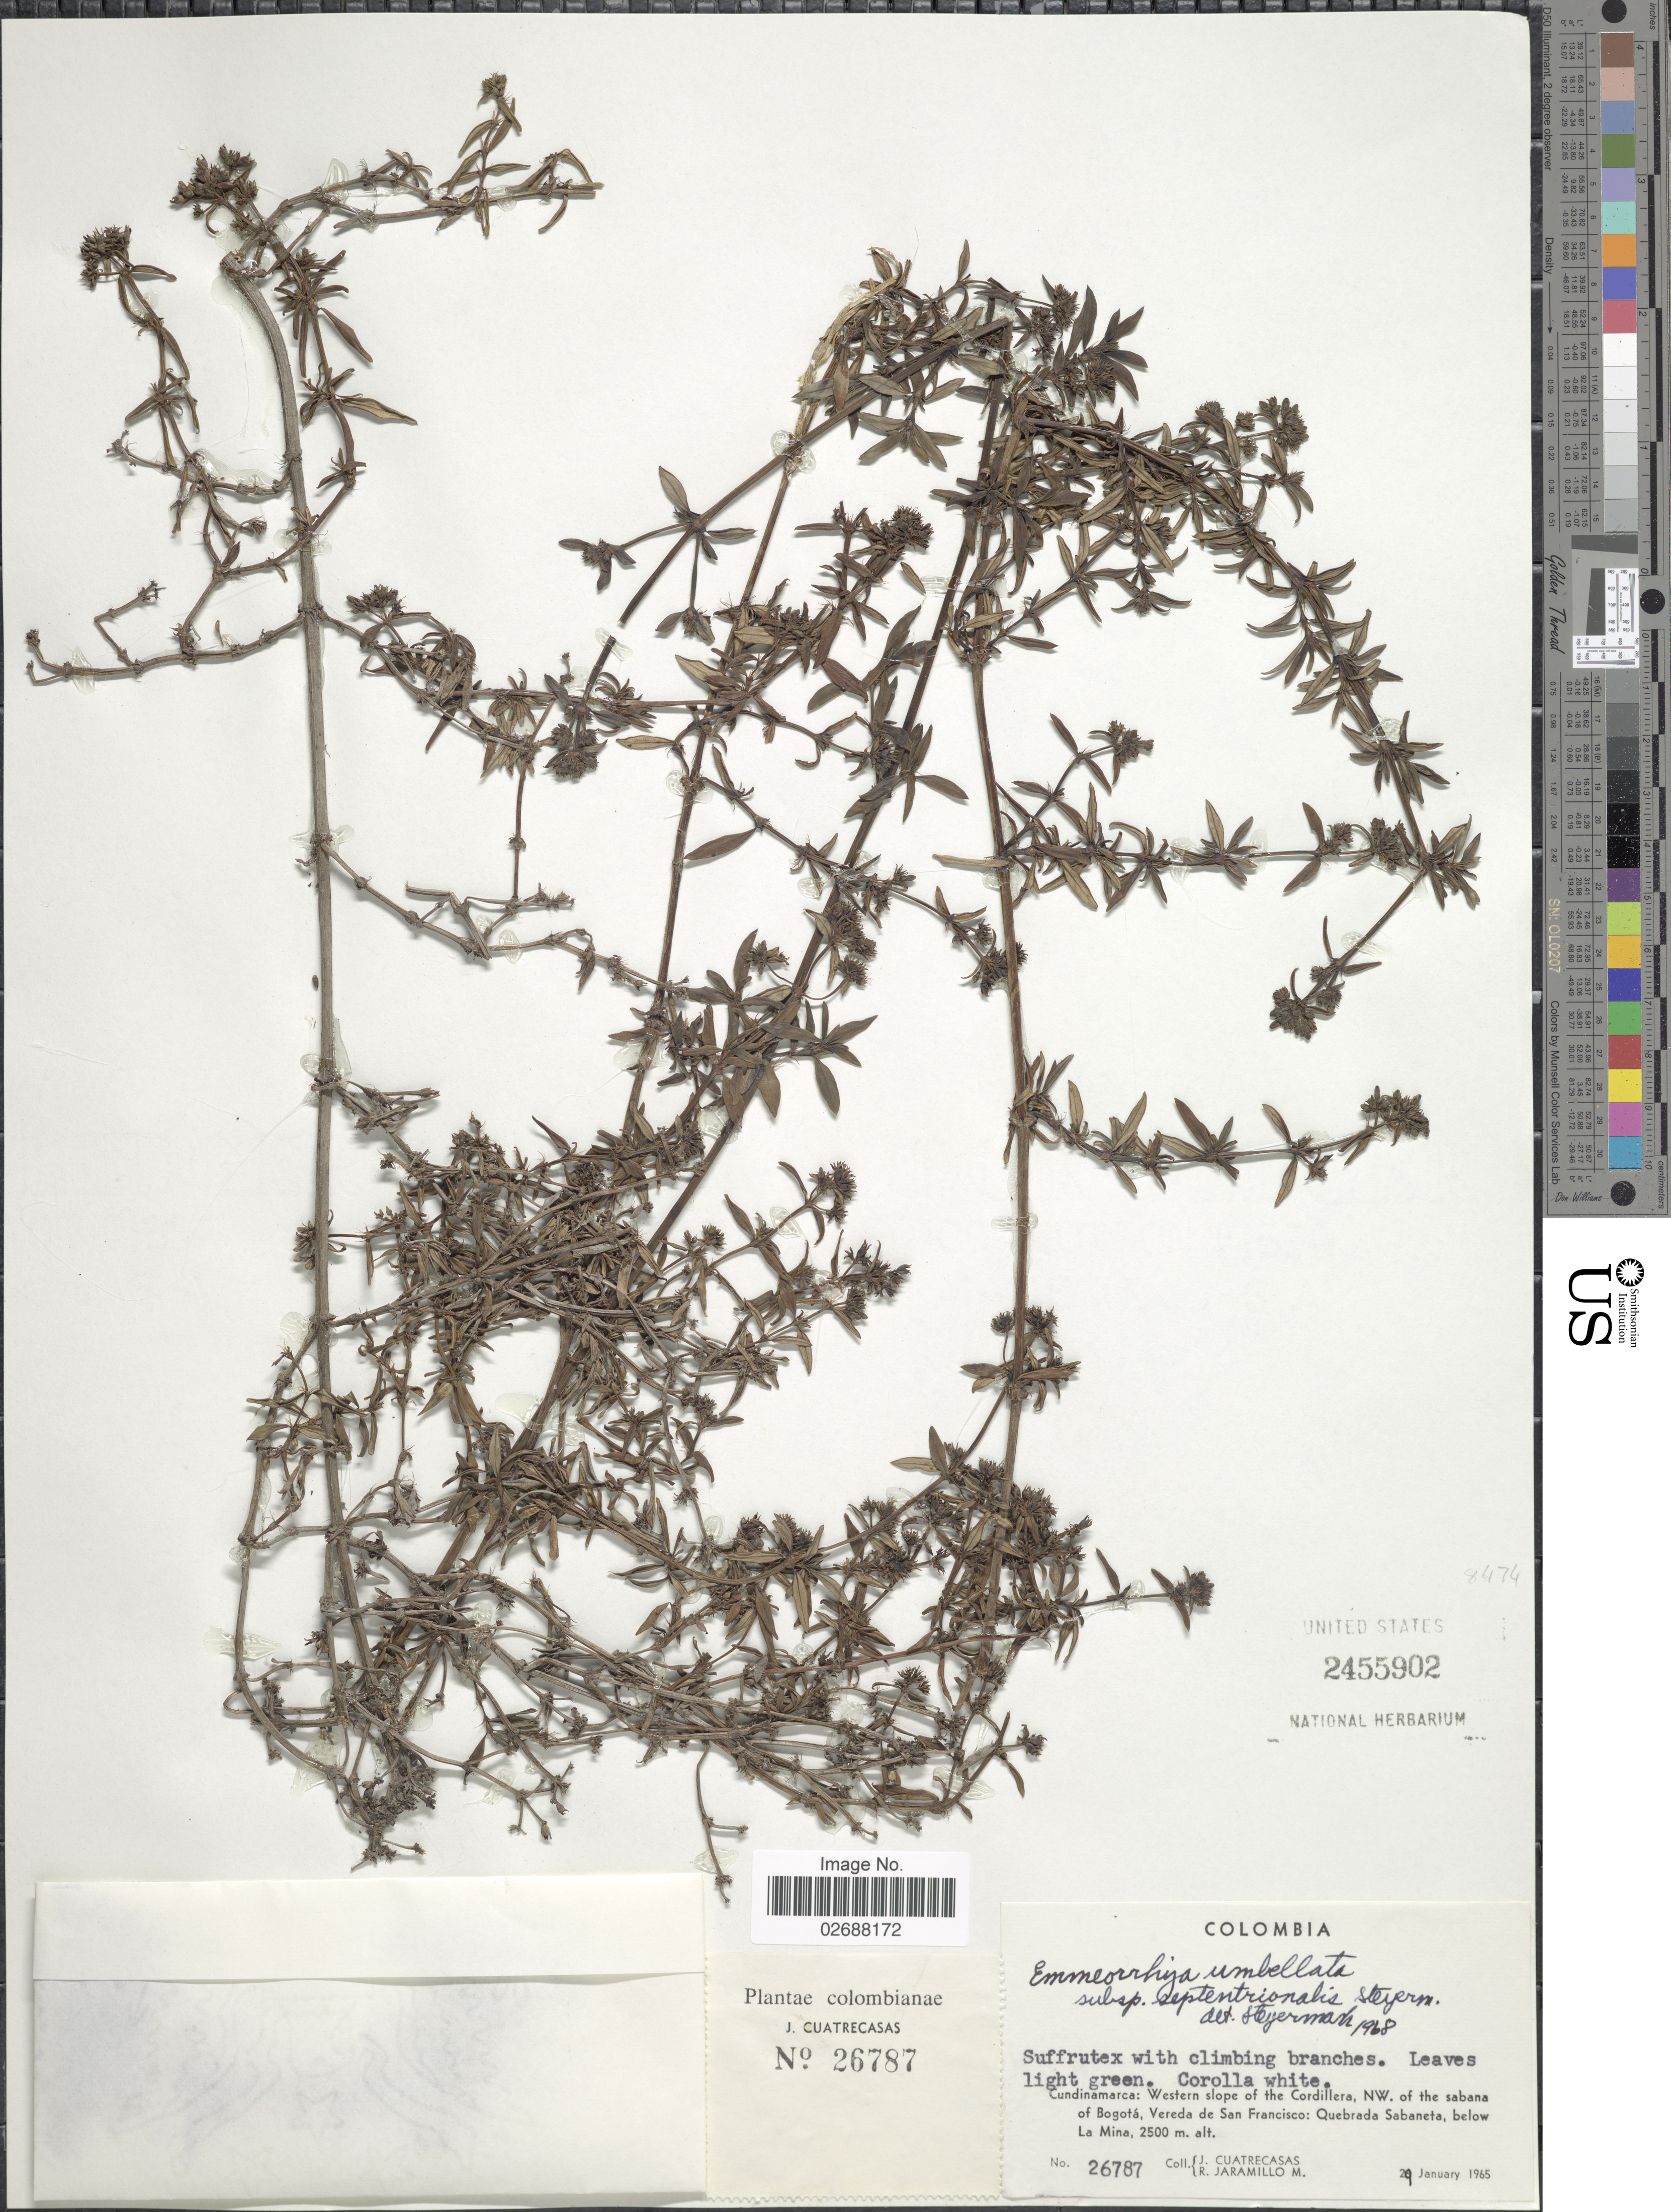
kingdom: Plantae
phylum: Tracheophyta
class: Magnoliopsida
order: Gentianales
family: Rubiaceae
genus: Emmeorhiza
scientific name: Emmeorhiza umbellata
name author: (Spreng.) K. Schum.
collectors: J. Cuatrecasas & R. Jaramillo M.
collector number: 26787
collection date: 1965-01-29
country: Colombia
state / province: Cundinamarca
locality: Western slope of the Cordillera, NW. of the sabana of Bogota, Vereda de San Francisco: Quebrada Sabaneta, below La Mina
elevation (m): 2500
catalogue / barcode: US 2455902